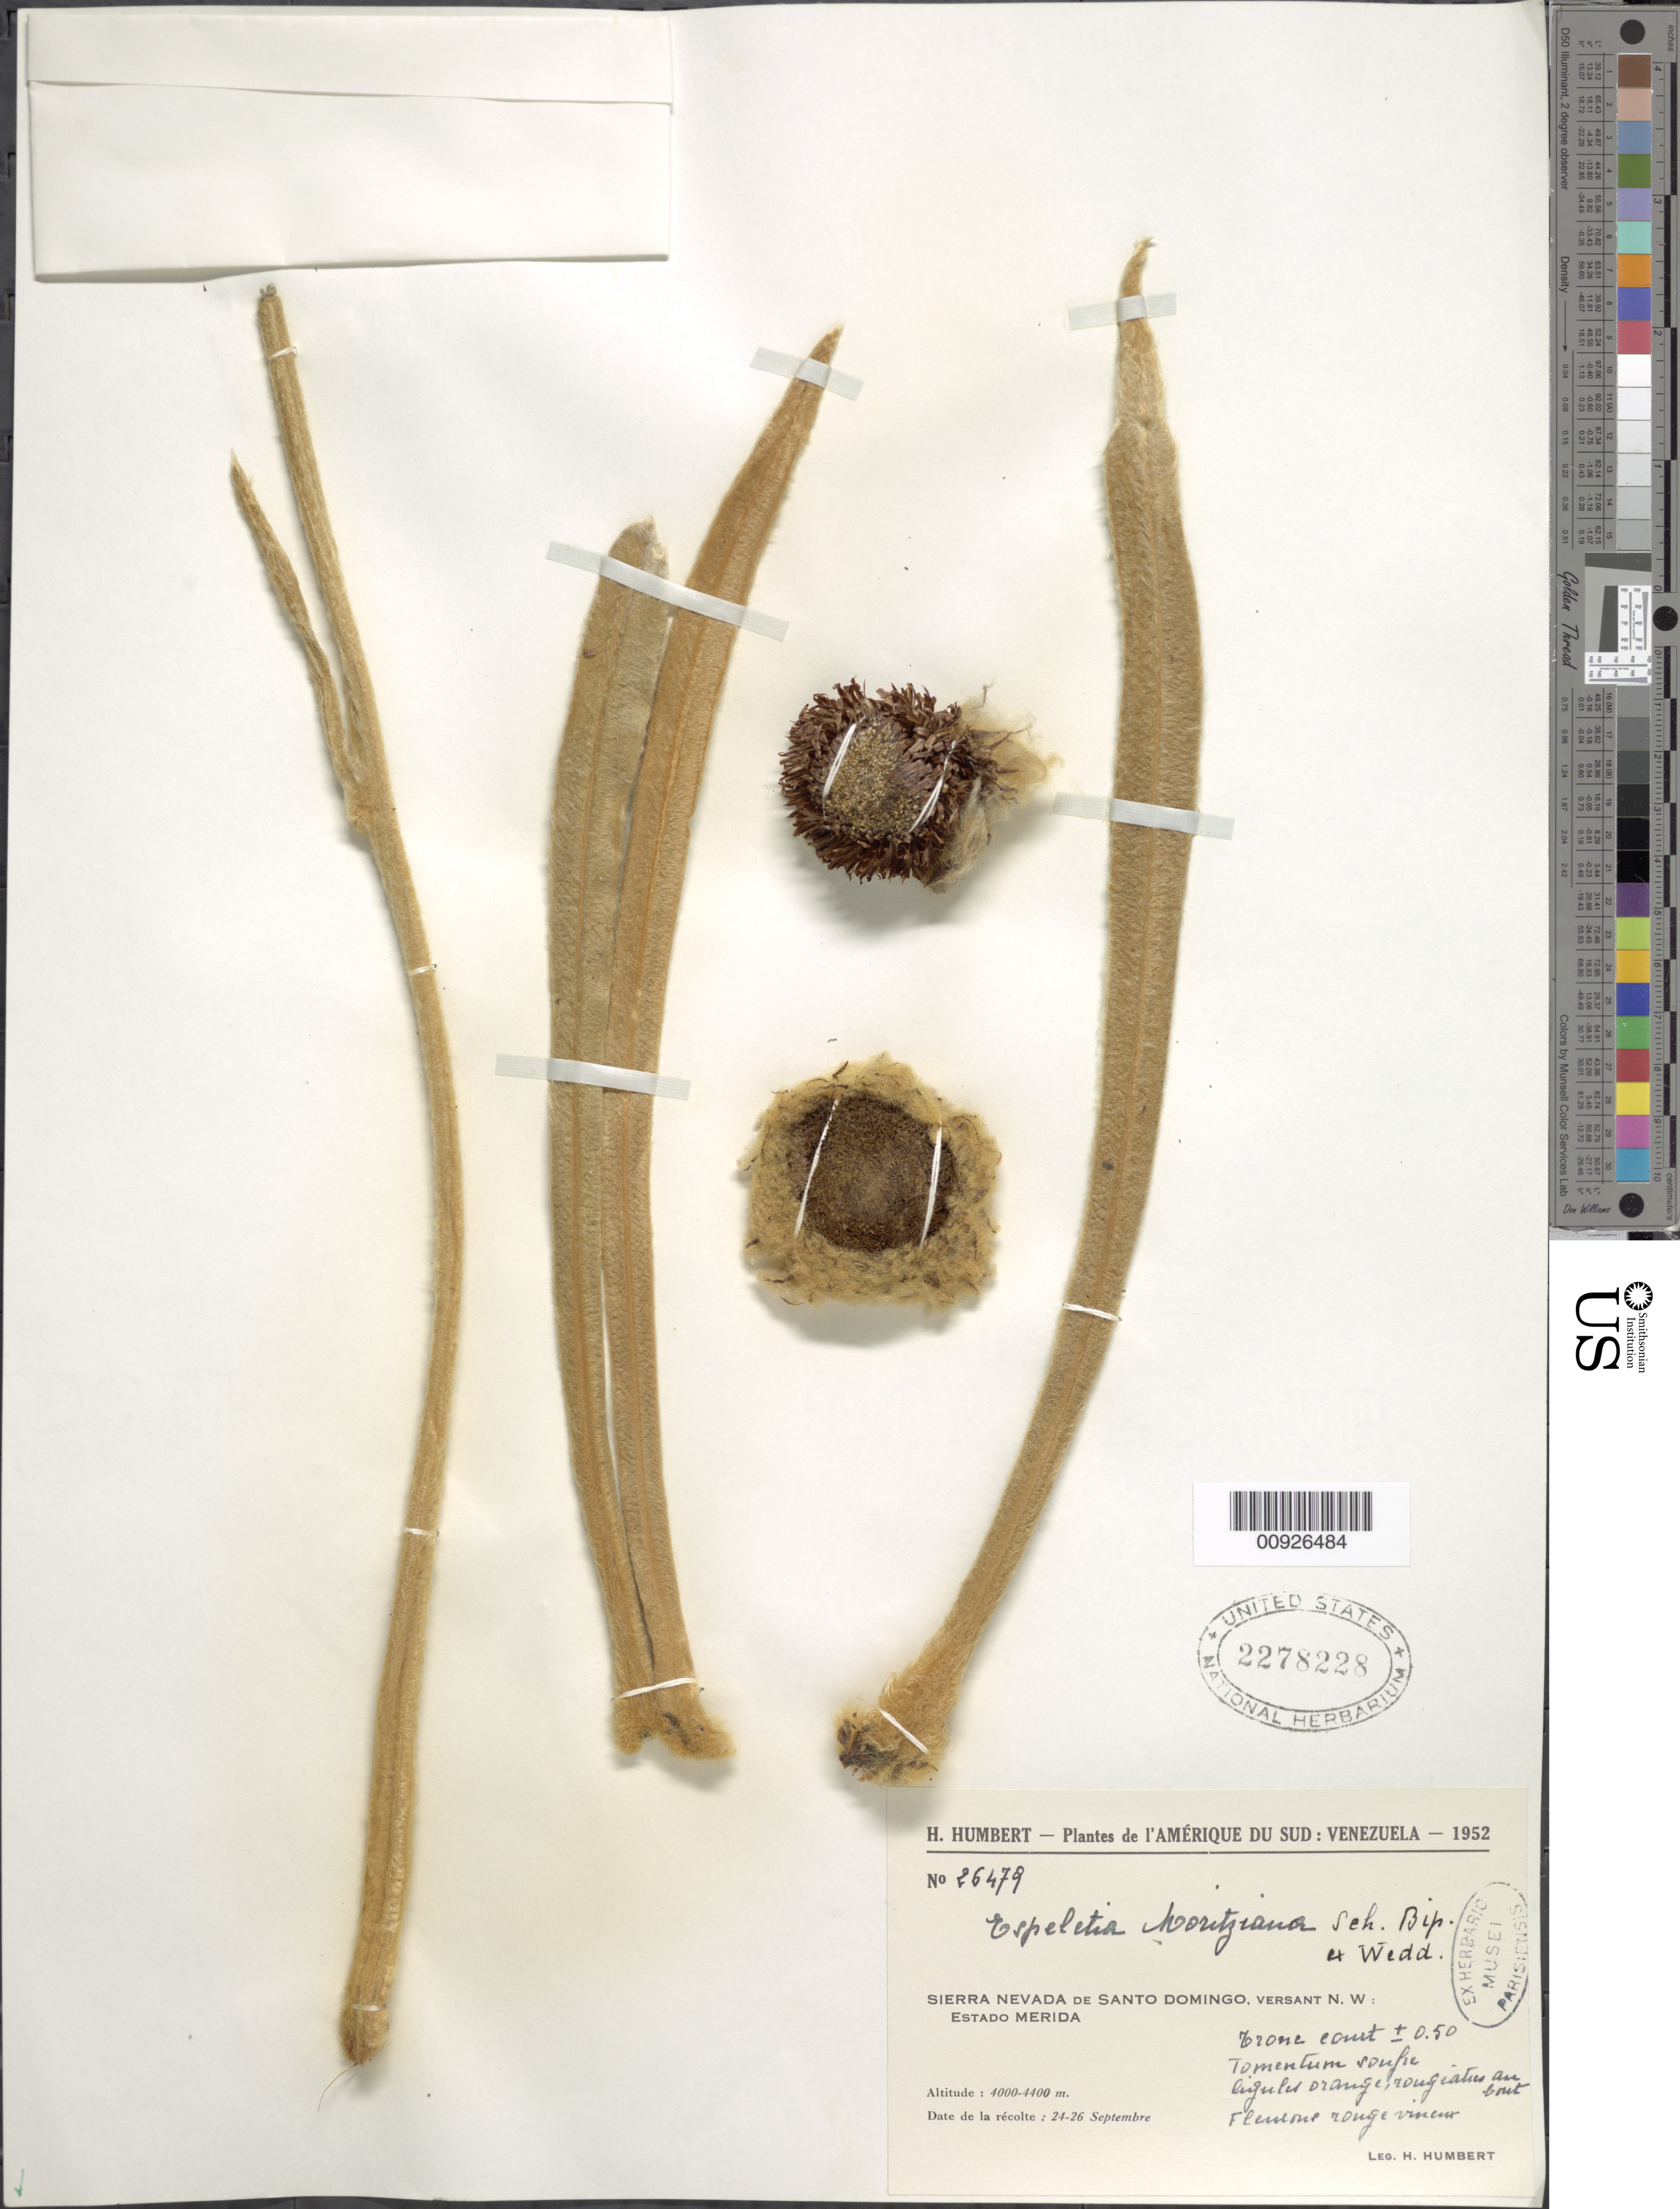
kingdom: Plantae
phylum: Tracheophyta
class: Magnoliopsida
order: Asterales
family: Asteraceae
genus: Coespeletia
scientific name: Coespeletia moritziana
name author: (Sch. Bip. ex Wedd.) Cuatrec.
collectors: H. Humbert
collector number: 26479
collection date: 1953-10-24/1953-10-26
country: Venezuela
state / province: Mérida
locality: Sierra Nevada de Santo Domingo, vertiente NW.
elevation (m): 4000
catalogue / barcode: US 2955536